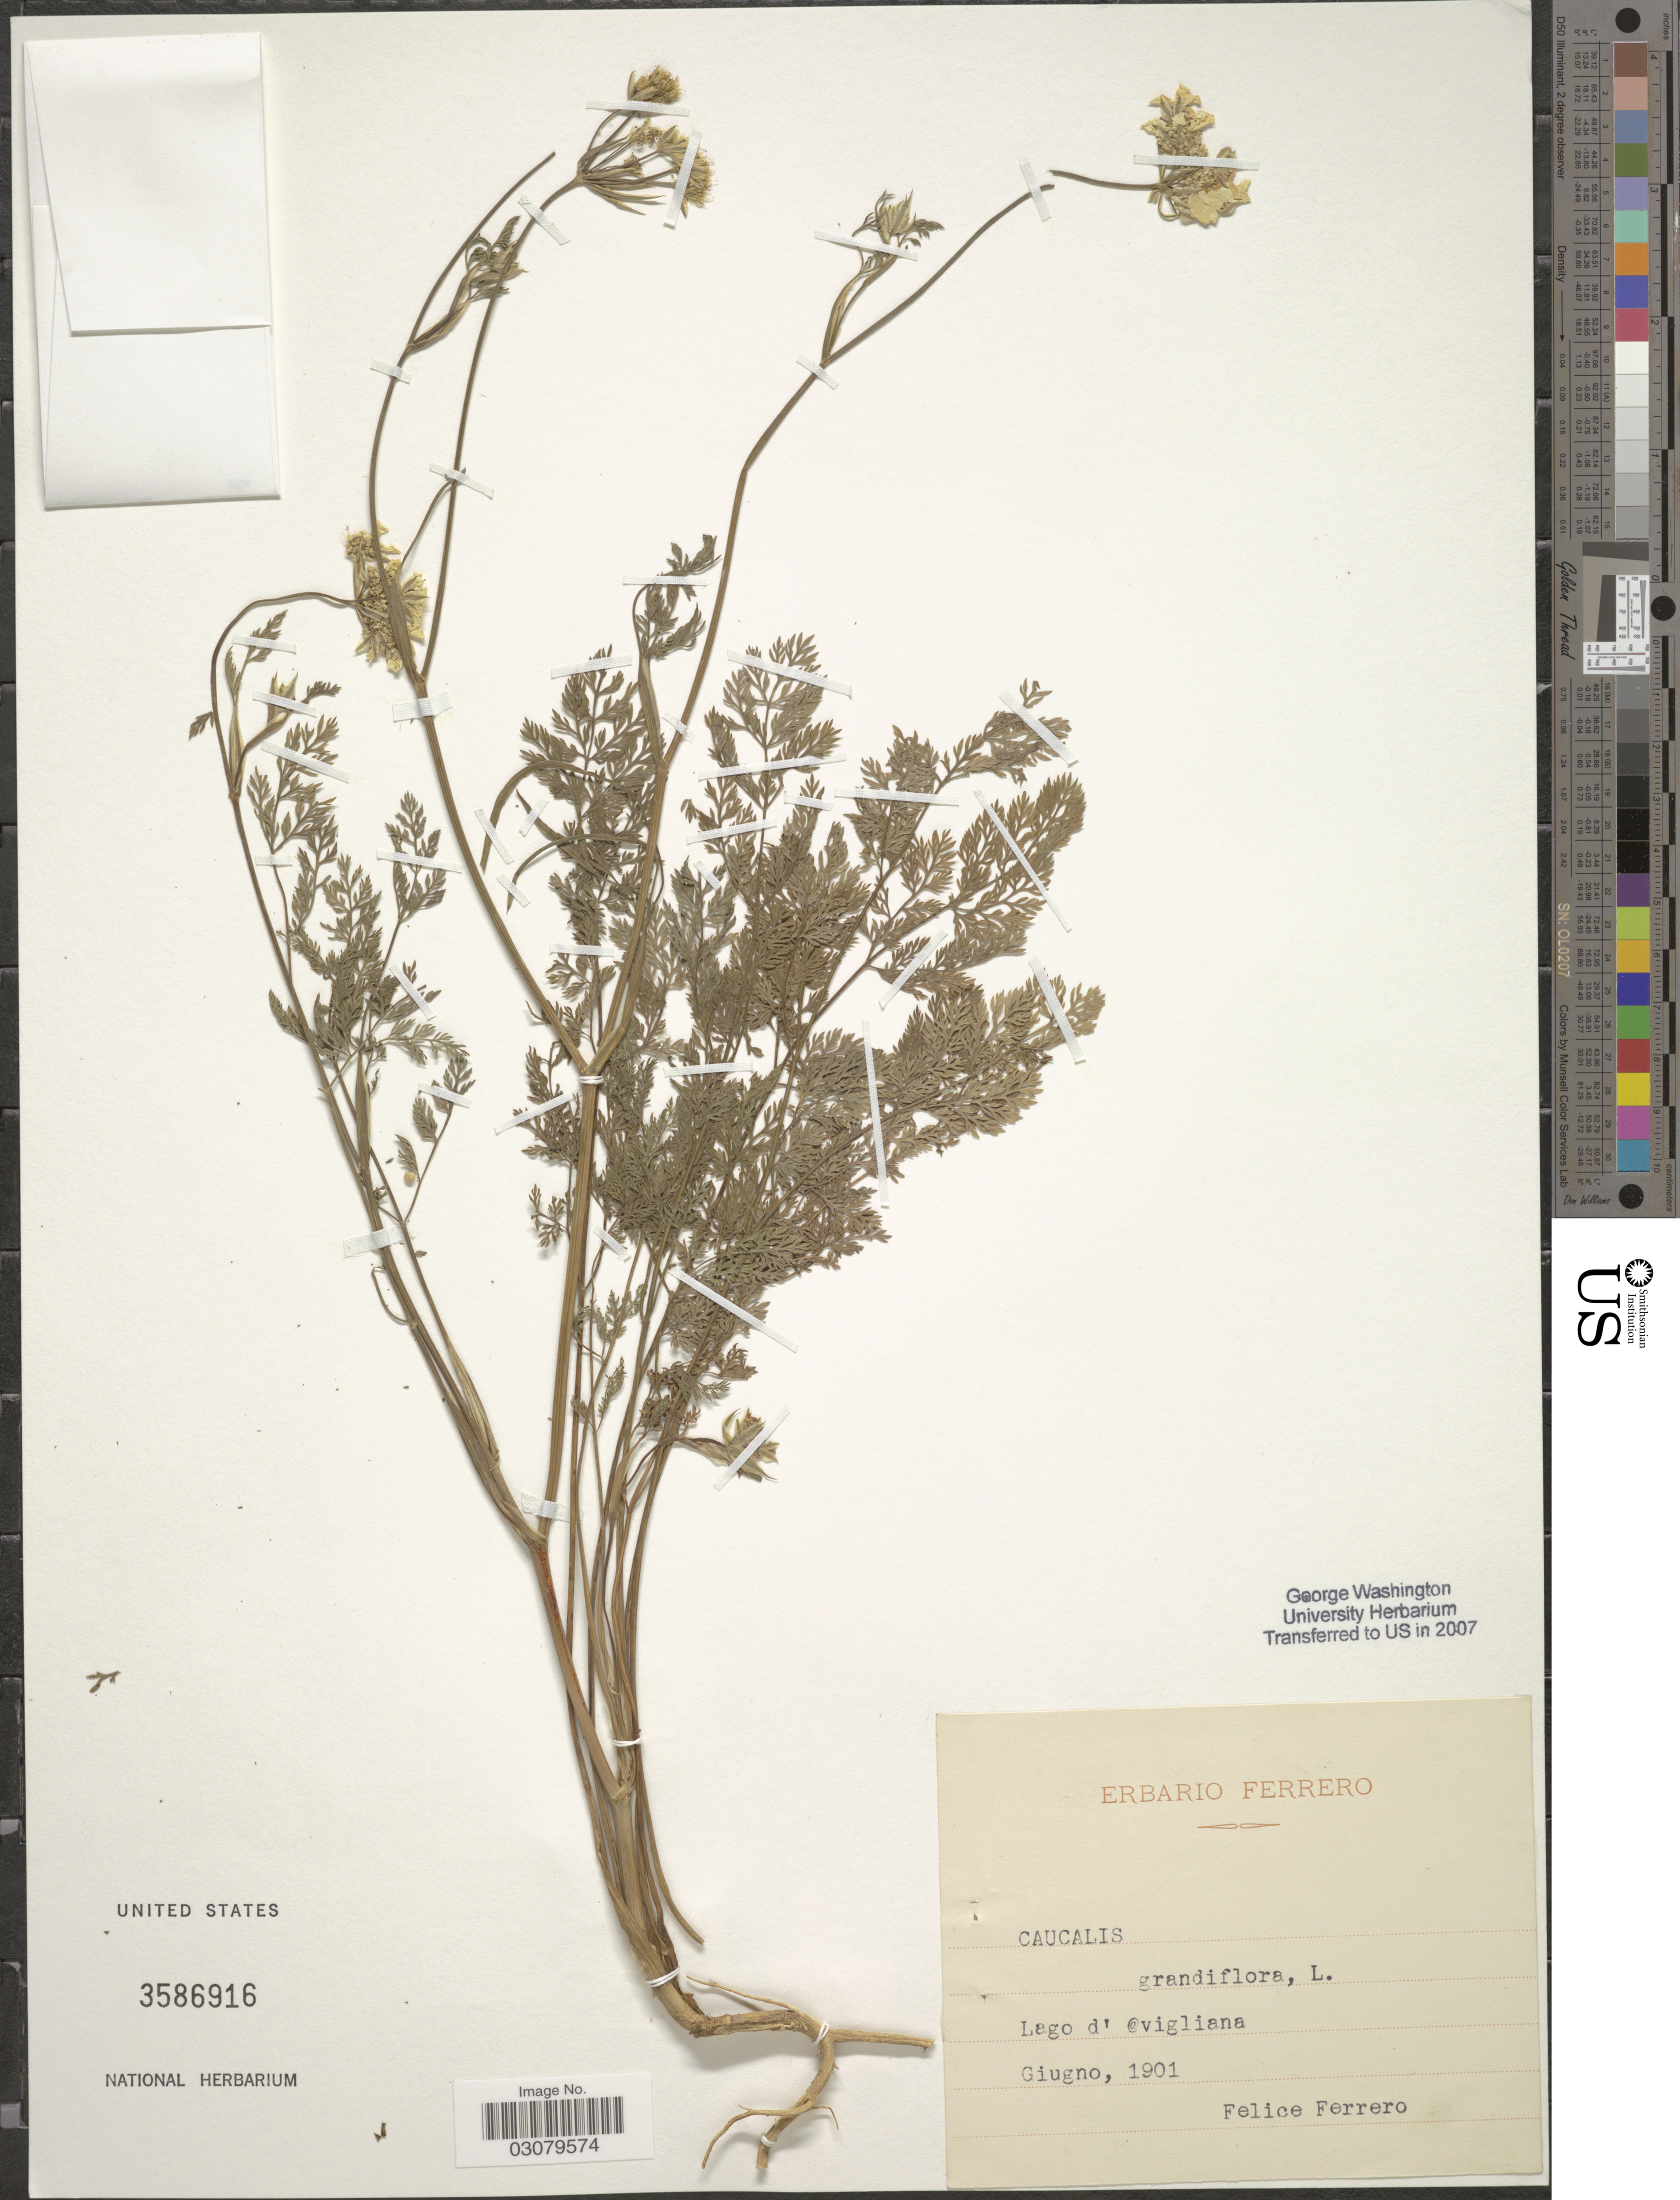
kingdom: Plantae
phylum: Tracheophyta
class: Magnoliopsida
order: Apiales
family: Apiaceae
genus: Caucalis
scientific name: Caucalis grandiflora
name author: L.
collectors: F. Ferrero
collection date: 1901-06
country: Italy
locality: Lago d' @vigliana.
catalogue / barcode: US 3586916